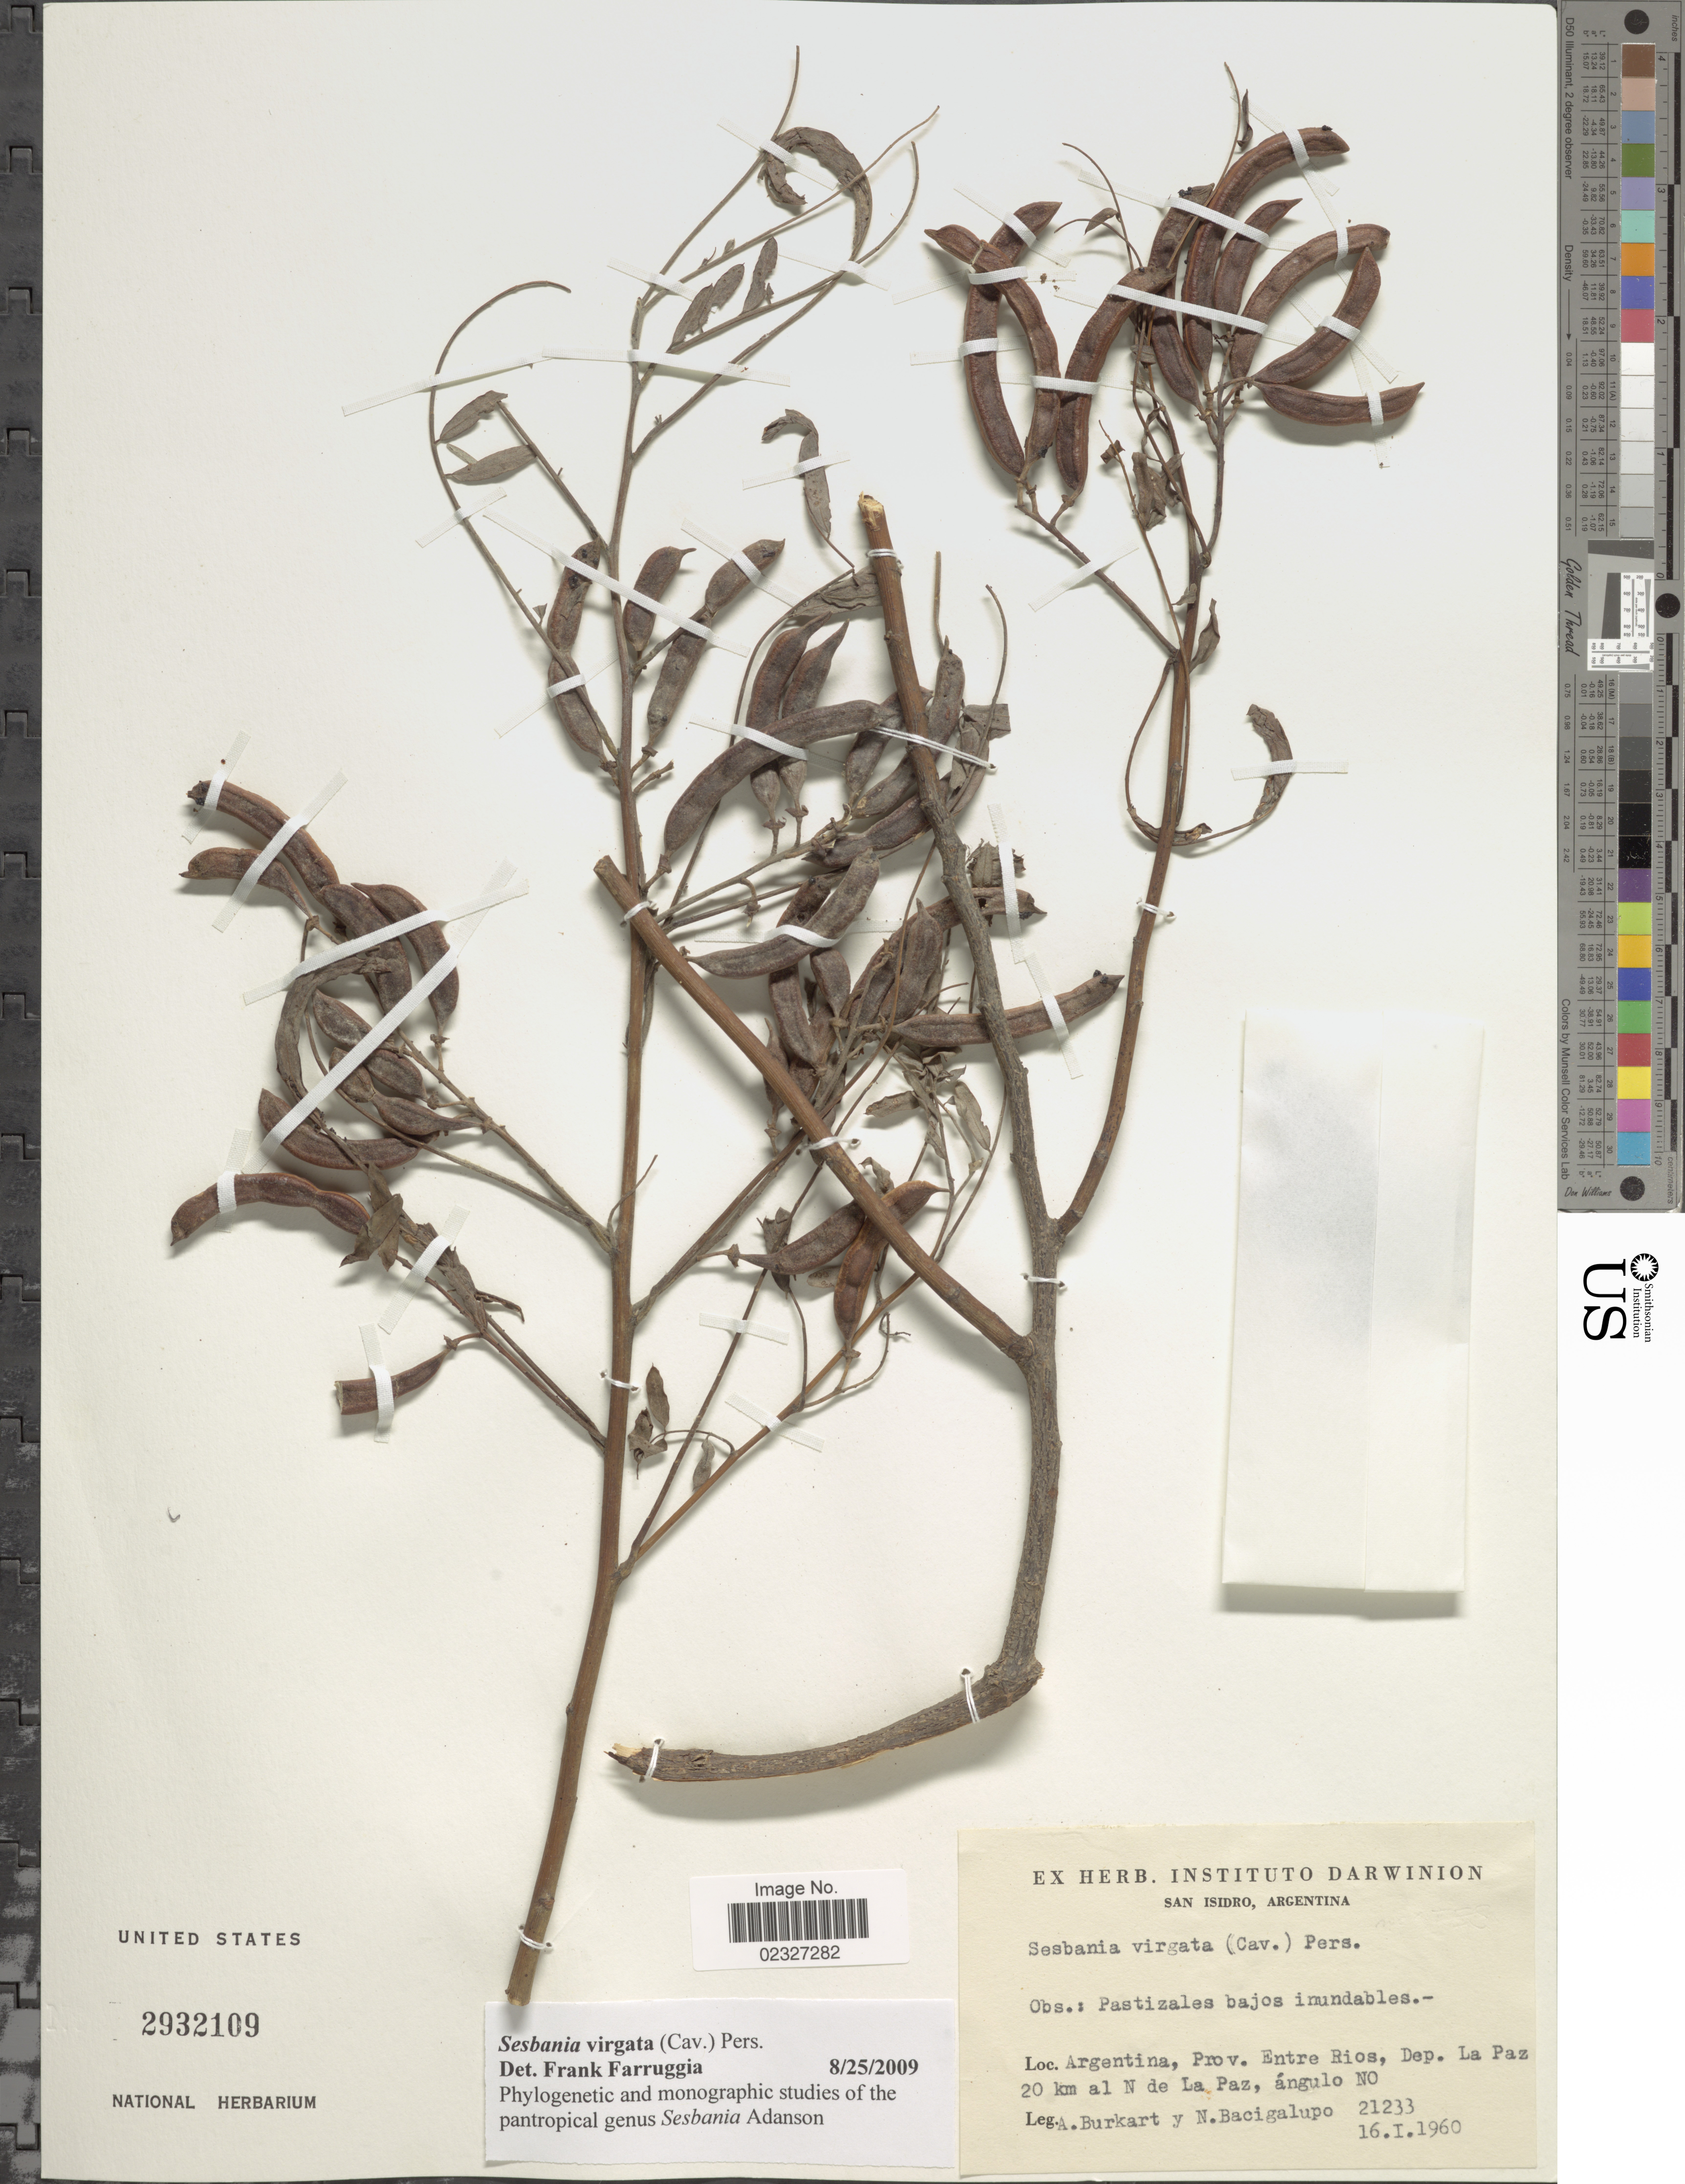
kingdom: Plantae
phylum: Tracheophyta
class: Magnoliopsida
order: Fabales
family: Fabaceae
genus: Sesbania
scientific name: Sesbania virgata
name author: (Cav.) Pers.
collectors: A. E. Burkart & N. M. Bacigalupo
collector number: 21233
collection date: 1960-01-16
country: Argentina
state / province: Entre Rios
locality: Dep. La Paz 20 km al N de La Paz, angulo NO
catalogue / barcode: US 2932109